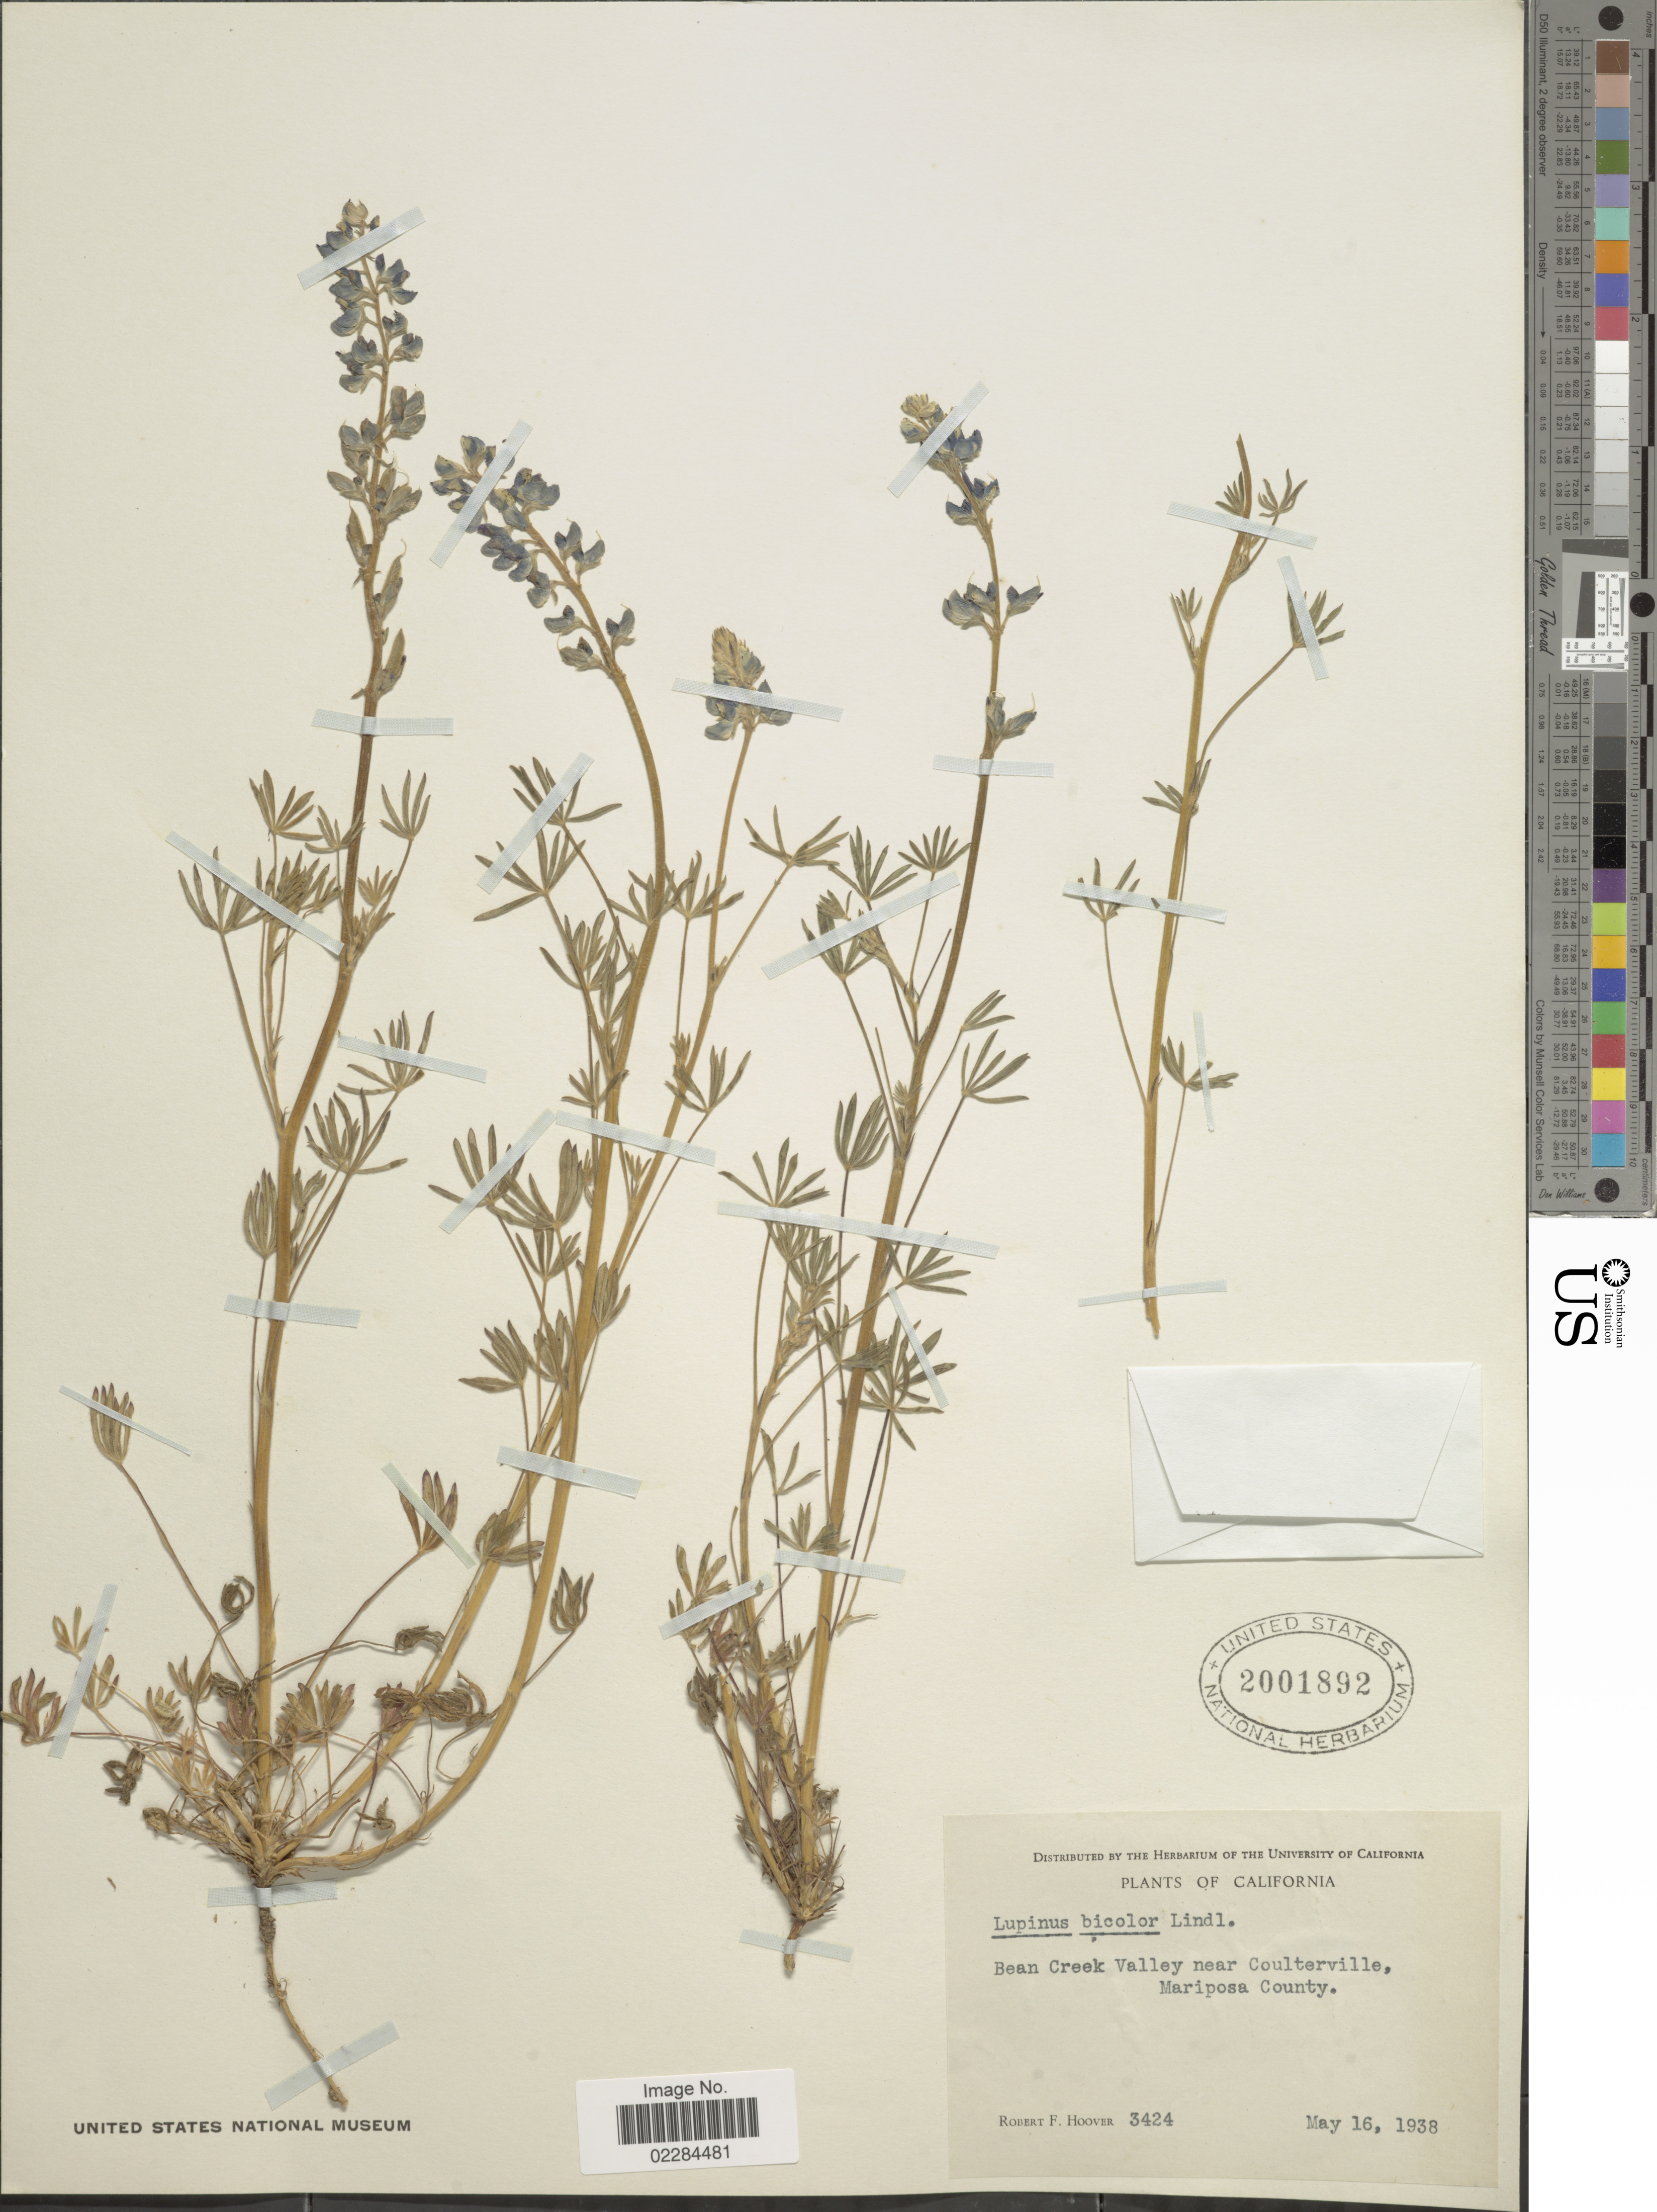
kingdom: Plantae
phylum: Tracheophyta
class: Magnoliopsida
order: Fabales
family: Fabaceae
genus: Lupinus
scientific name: Lupinus bicolor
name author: Lindl.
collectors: R. F. Hoover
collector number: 3424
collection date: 1938-05-16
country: United States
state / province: California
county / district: Mariposa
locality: Bean Creek Valley near Coulterville, Mariposa County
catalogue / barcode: US 2001892